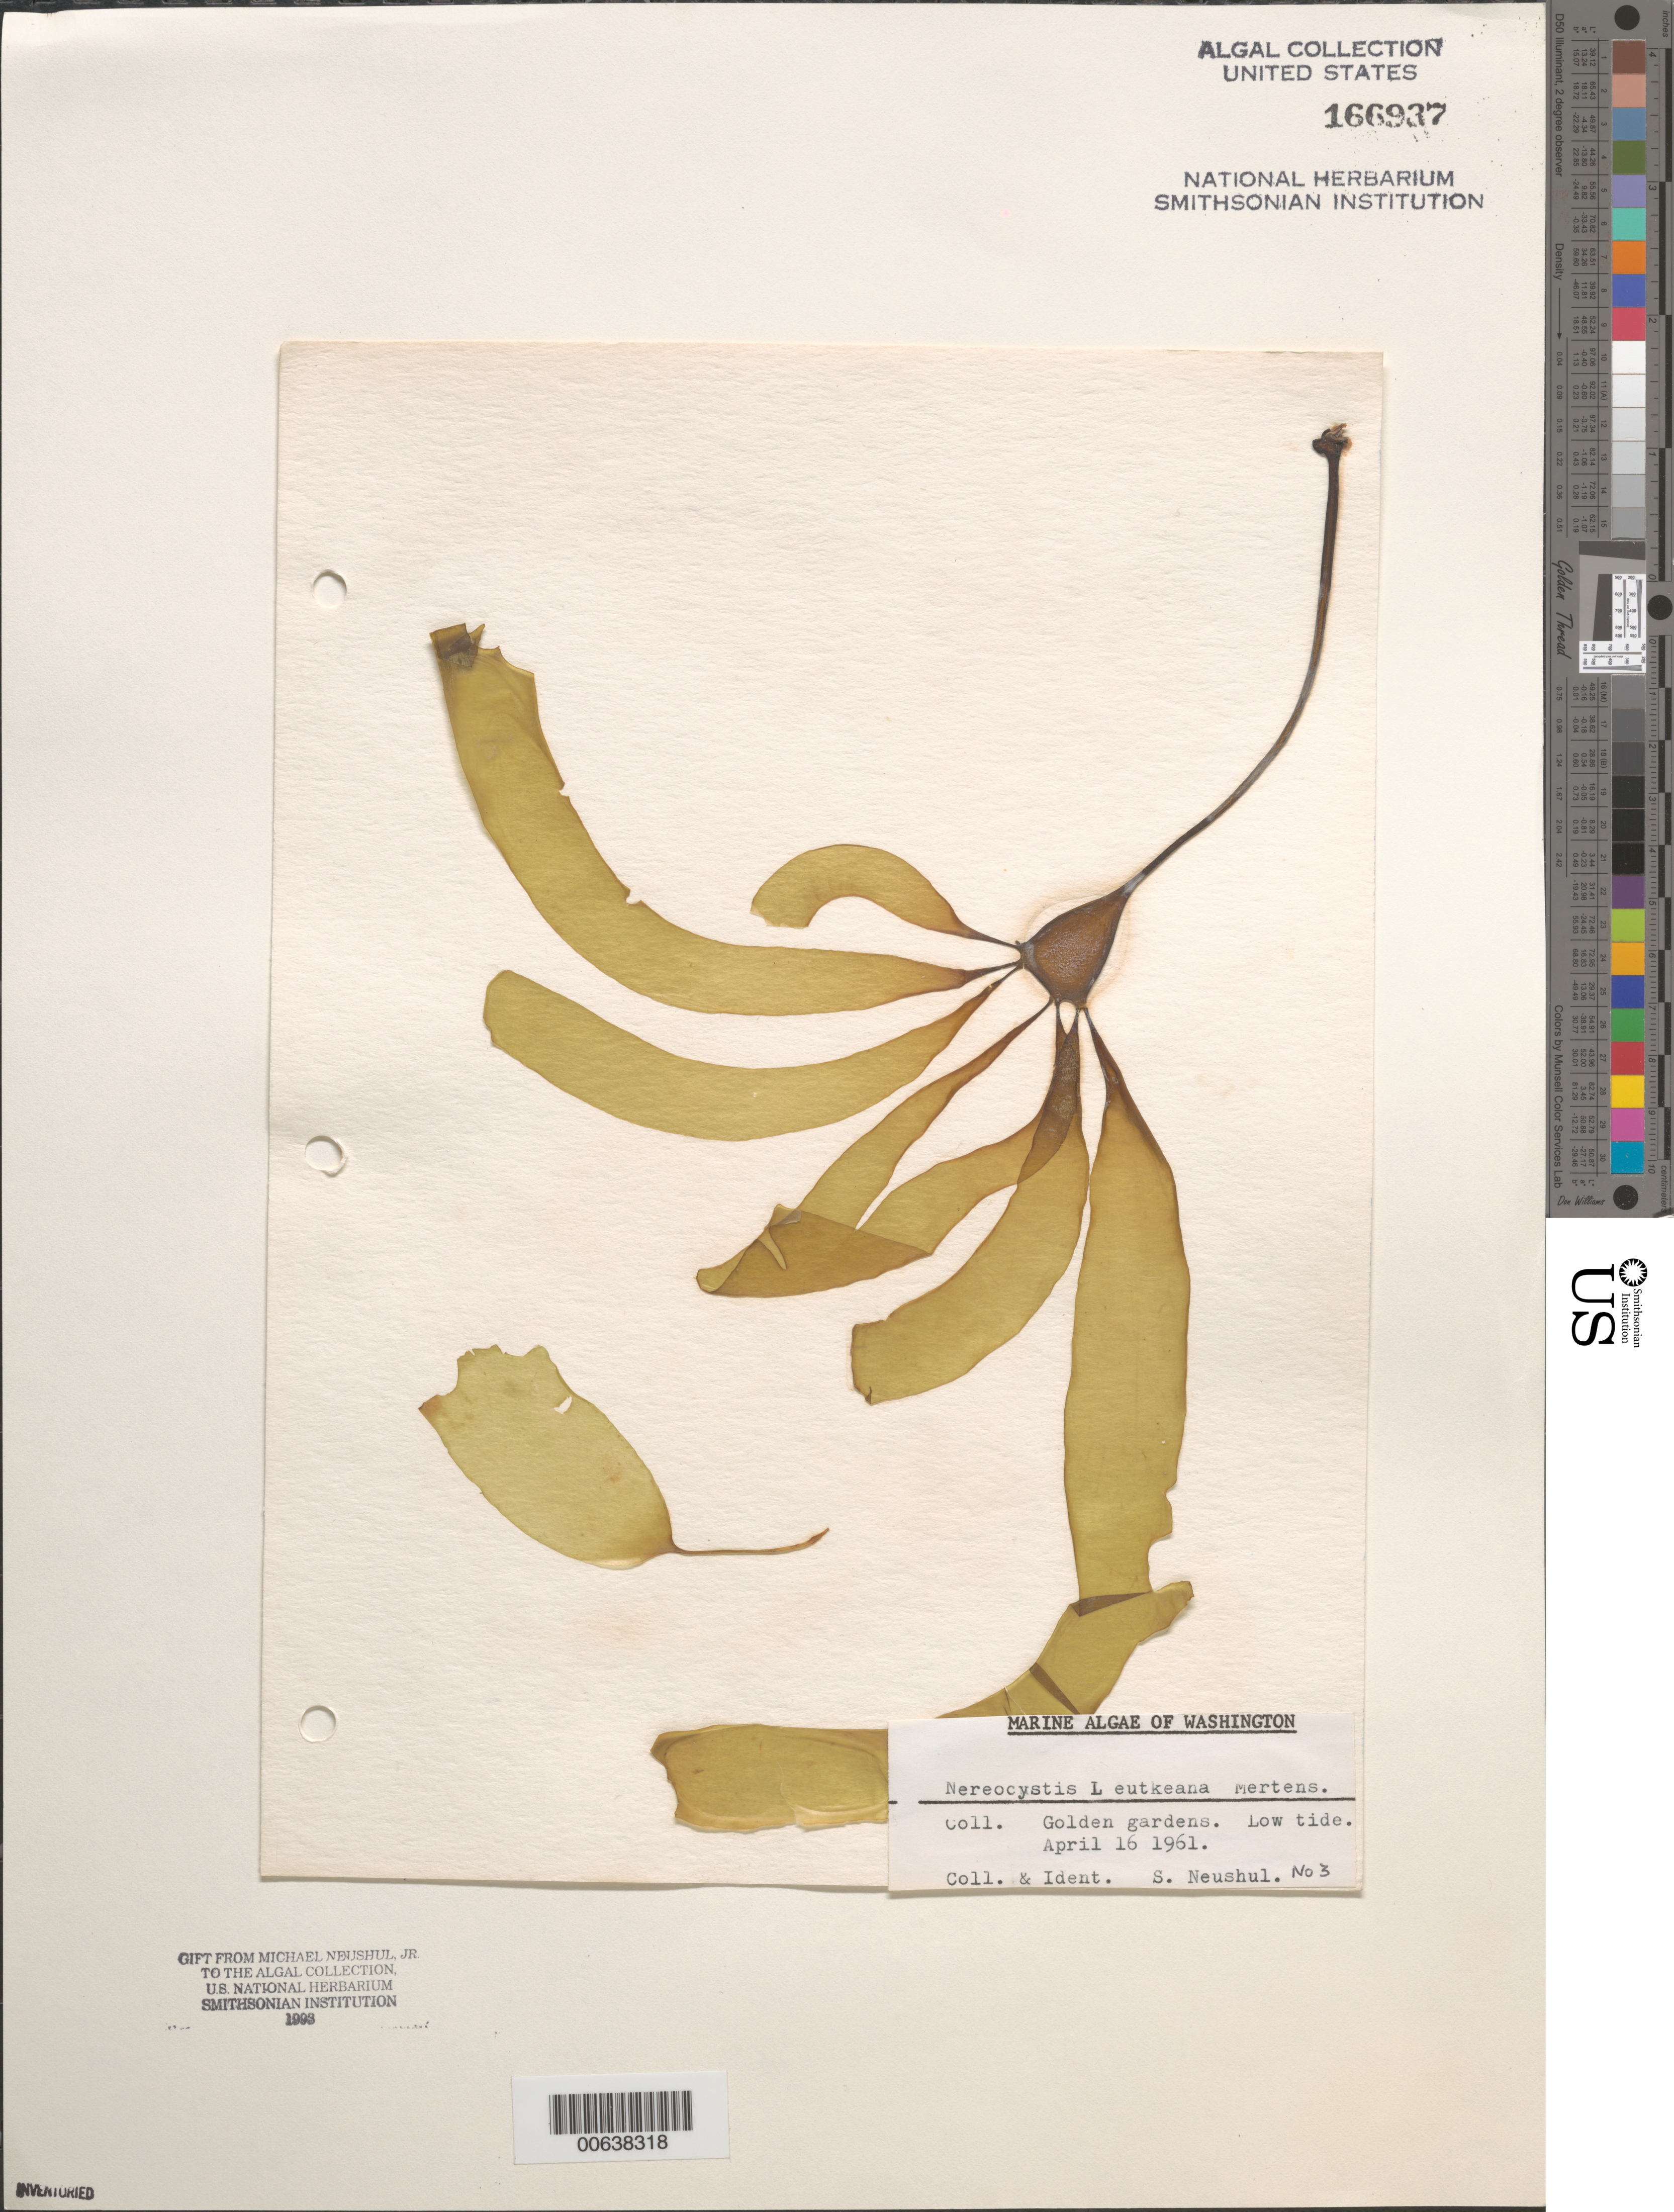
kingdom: Chromista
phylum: Ochrophyta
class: Phaeophyceae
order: Laminariales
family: Laminariaceae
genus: Nereocystis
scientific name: Nereocystis luetkeana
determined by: Neushul, S.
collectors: S. Neushul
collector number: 3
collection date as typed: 16 Apr 1961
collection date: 1961-04-16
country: United States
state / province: Washington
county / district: King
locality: Golden Gardens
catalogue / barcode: US 166937